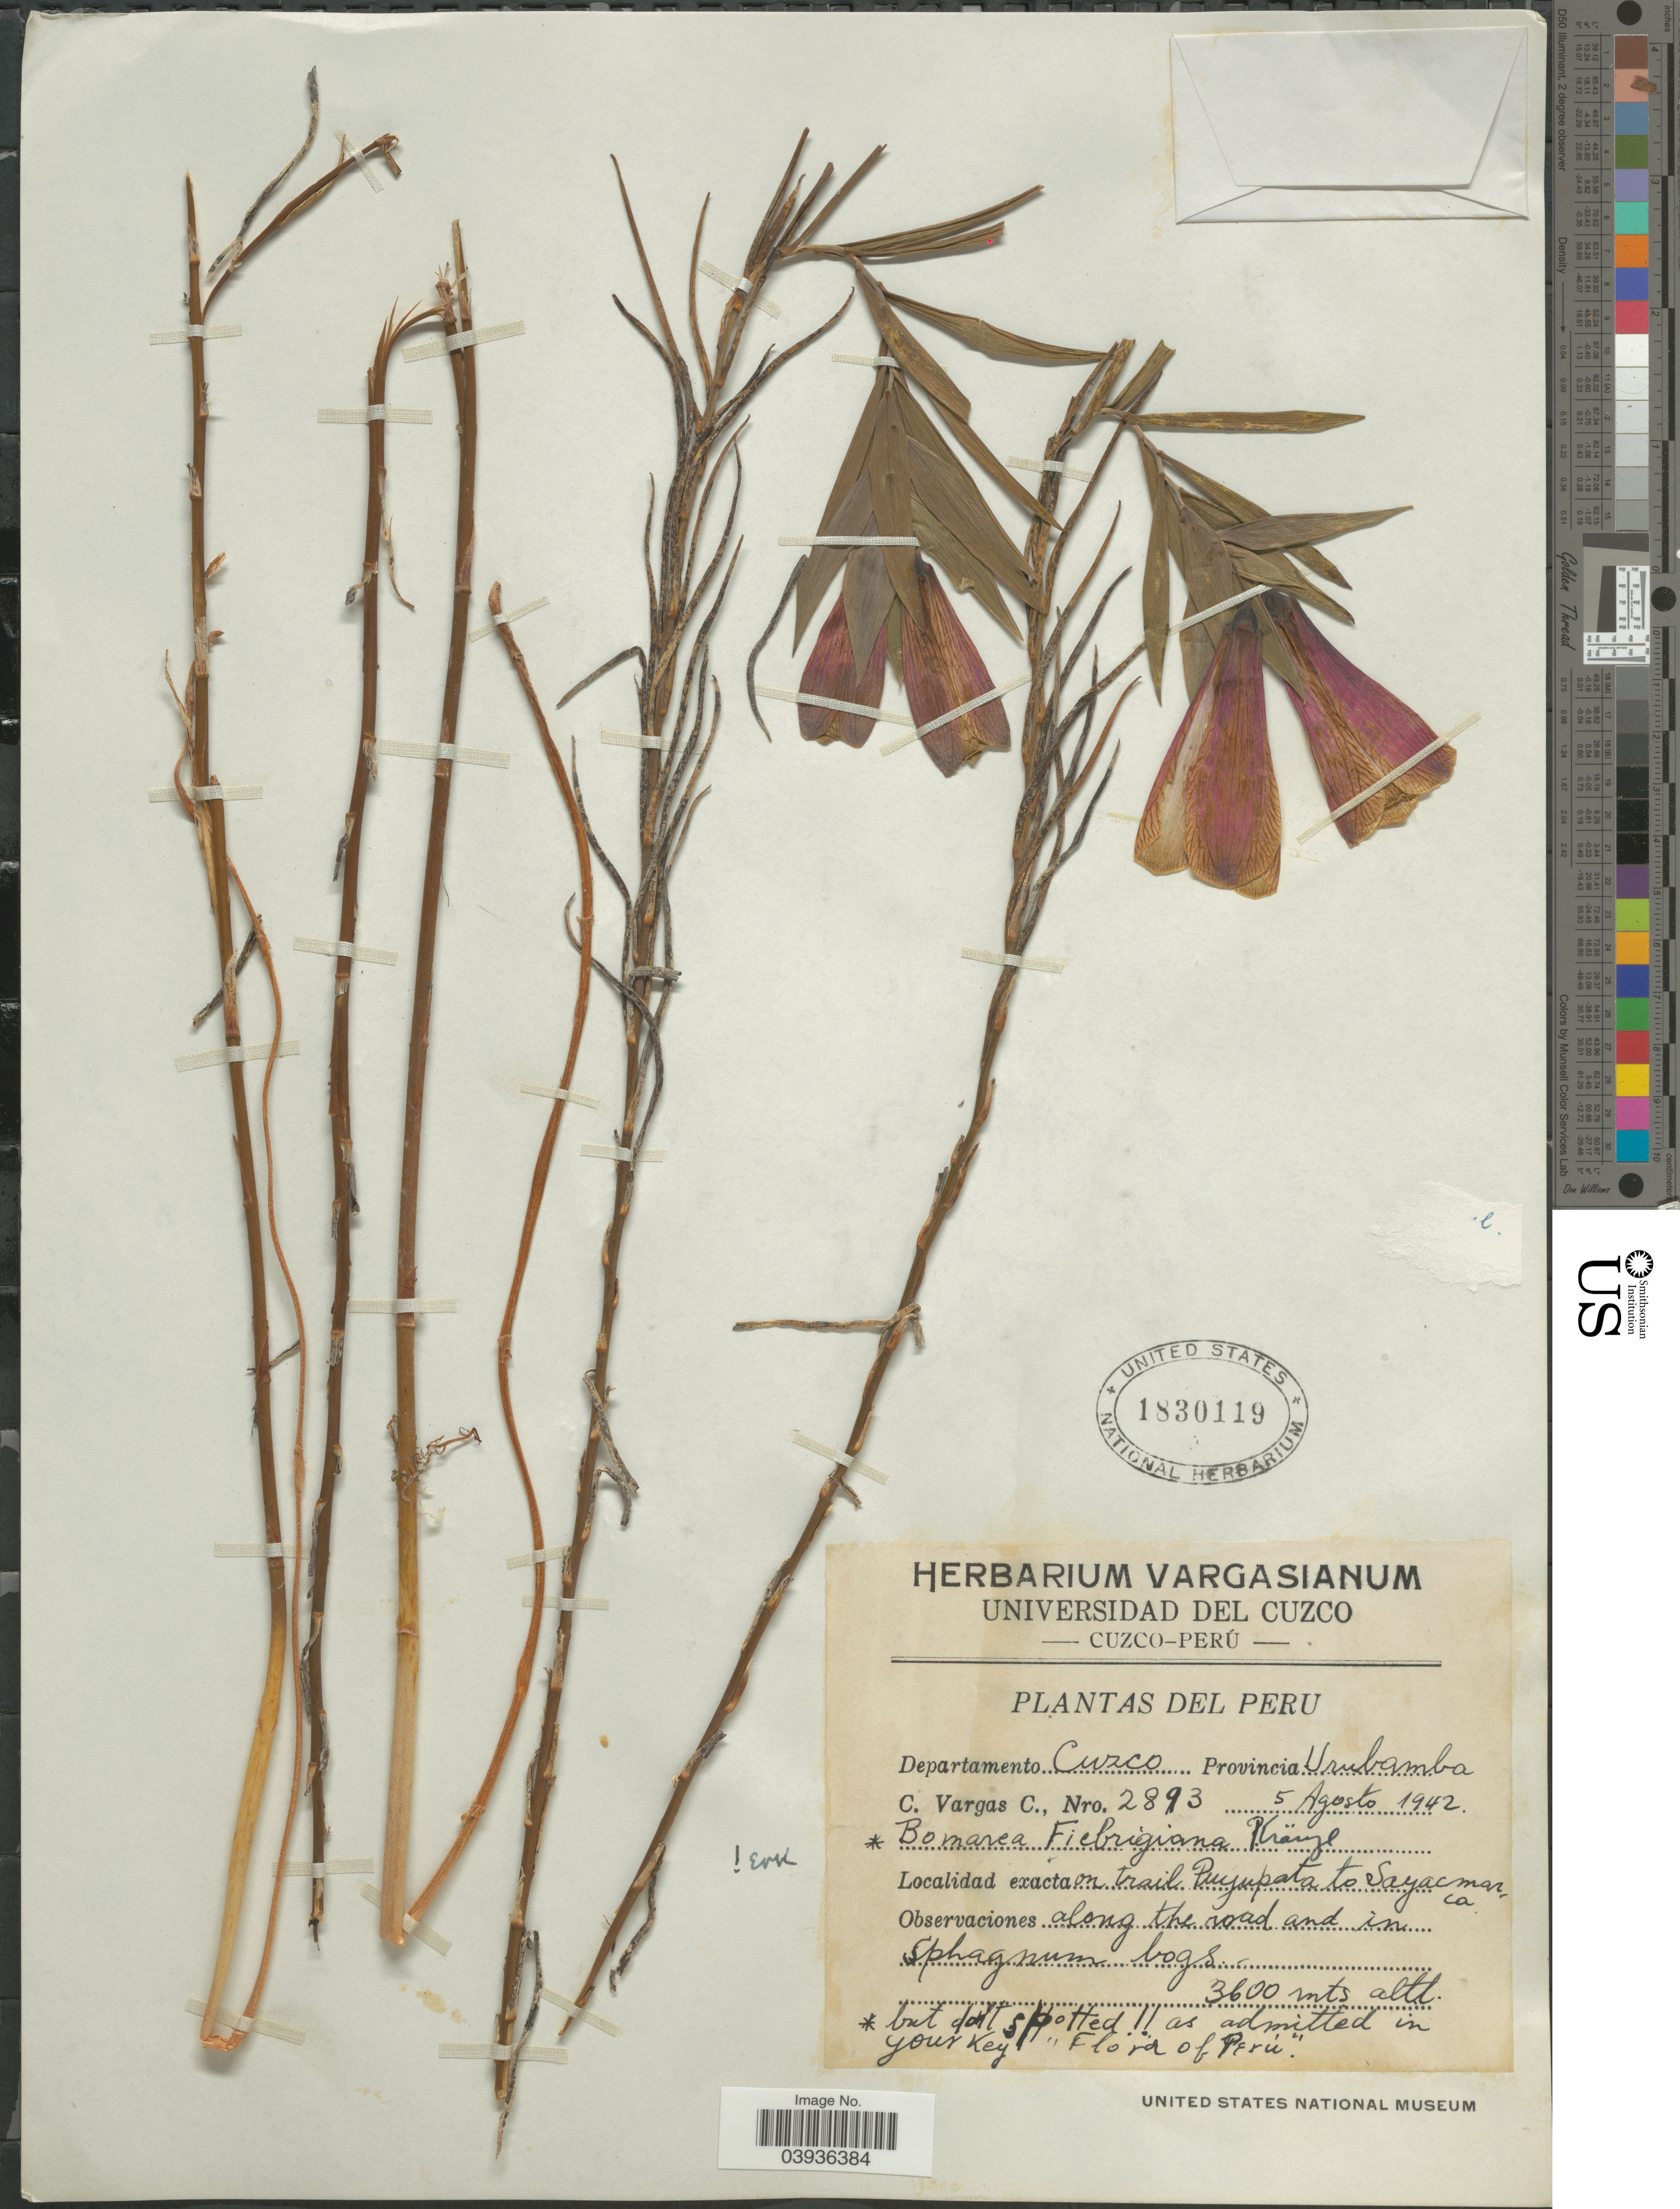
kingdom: Plantae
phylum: Tracheophyta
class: Liliopsida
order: Liliales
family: Alstroemeriaceae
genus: Bomarea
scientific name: Bomarea fiebrigiana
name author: Kraenzl.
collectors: C. Vargas Calderón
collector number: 2893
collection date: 1942-08-05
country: Peru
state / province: Cusco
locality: Departamento Cuzco. Provincia Urubamba. On trail Puyupata to Sayacmar, along the road and in Sphagnum bogs.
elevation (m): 3600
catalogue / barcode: US 1830119